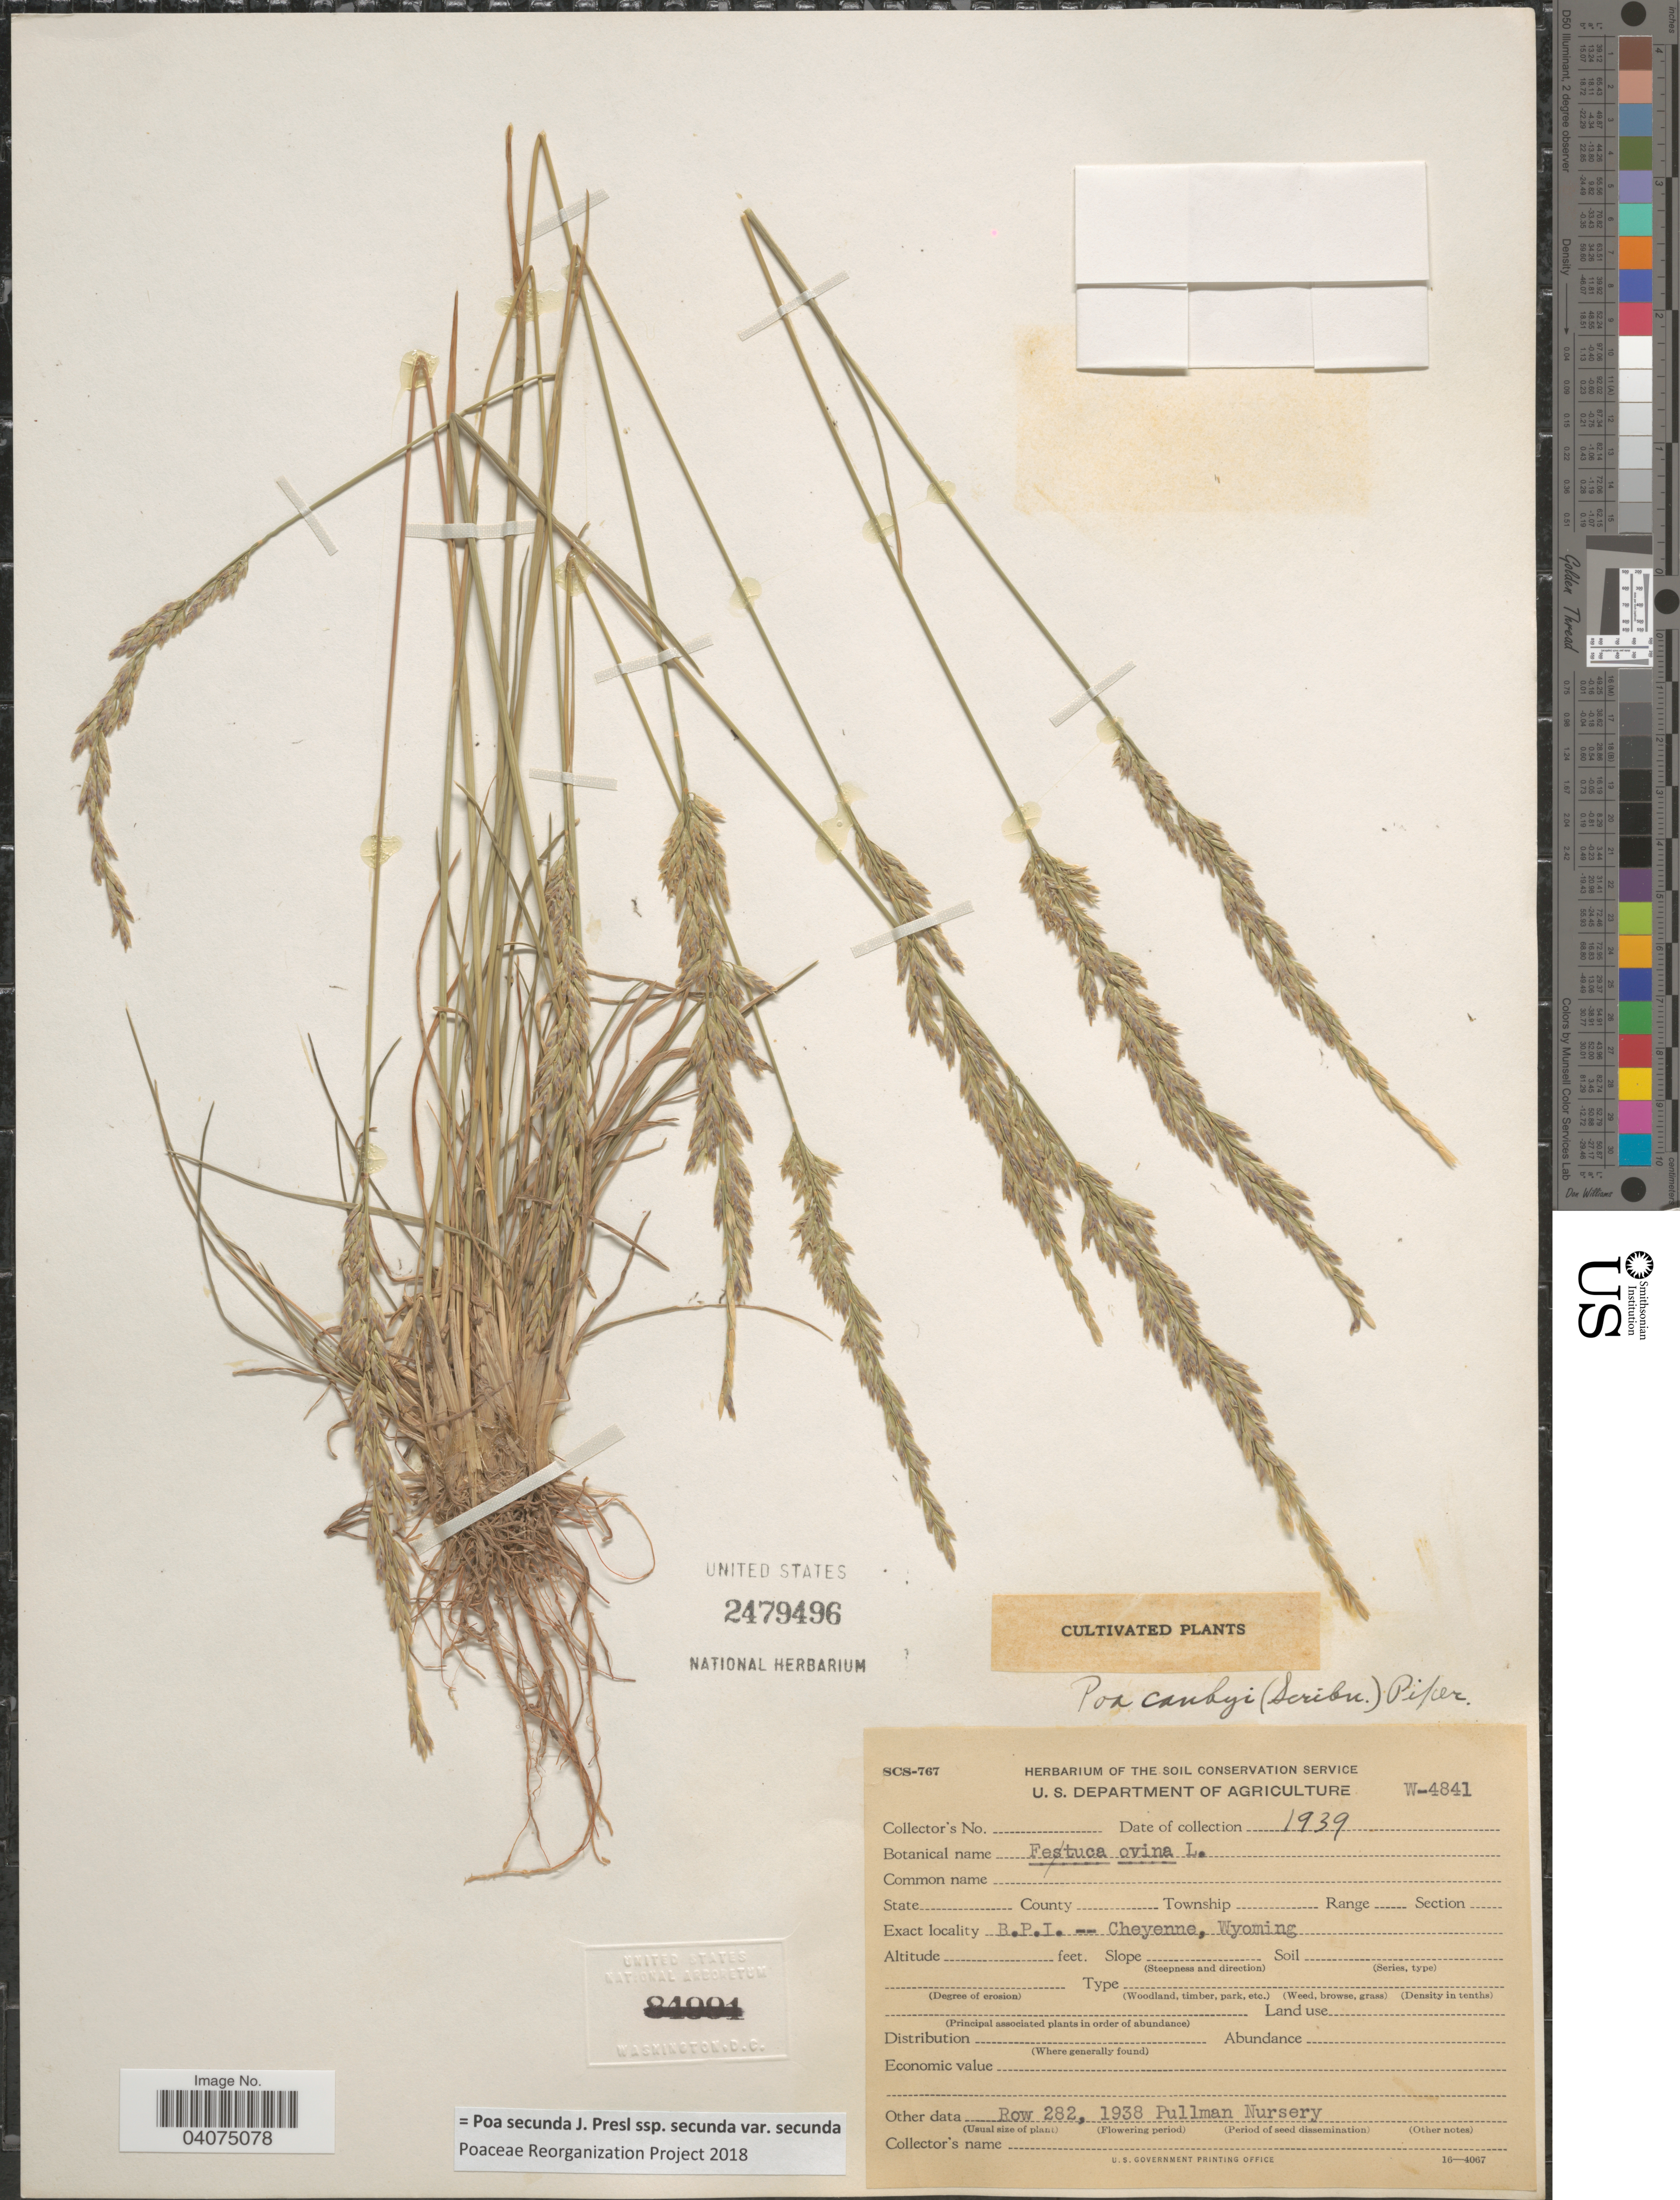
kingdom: Plantae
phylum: Tracheophyta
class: Liliopsida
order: Poales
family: Poaceae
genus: Poa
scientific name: Poa secunda subsp. secunda var. secunda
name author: J. Presl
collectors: Herbarium of the Soil Conservation Service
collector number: W-4841?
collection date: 1939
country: United States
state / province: Washington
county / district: Whitman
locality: Row 282, 1938 Pullman Nursery.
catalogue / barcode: US 2479496